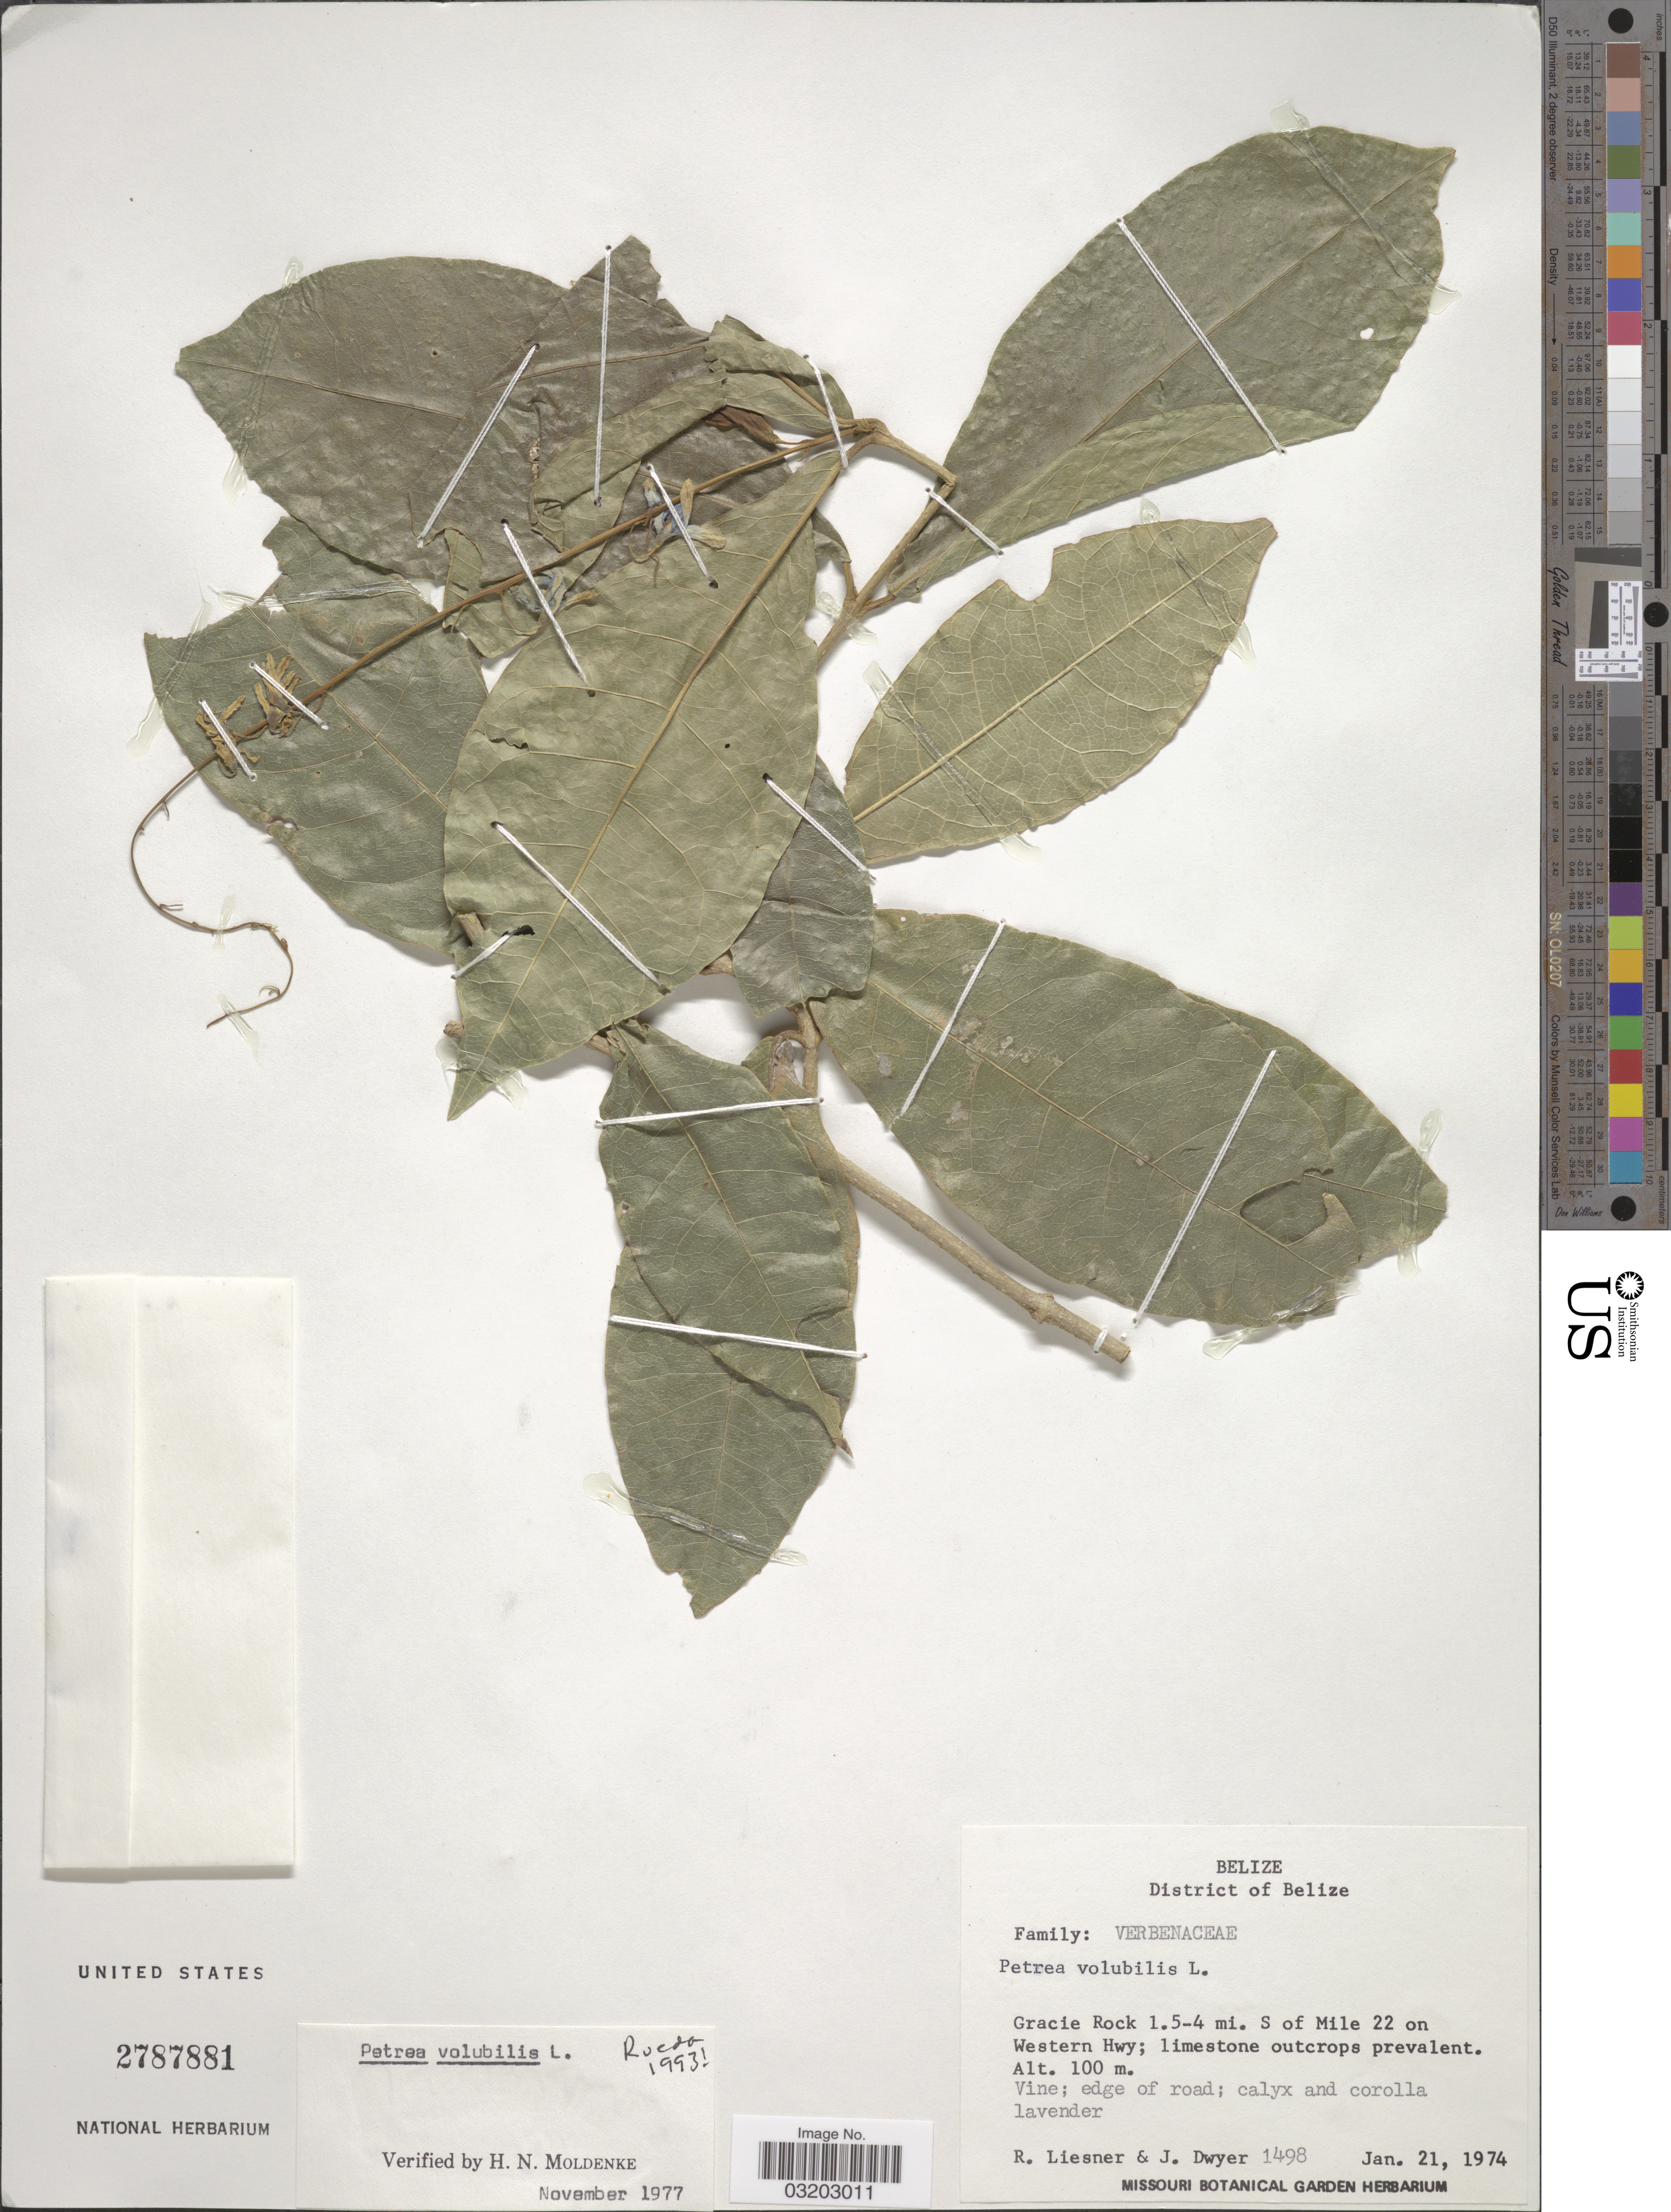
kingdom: Plantae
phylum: Tracheophyta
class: Magnoliopsida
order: Lamiales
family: Verbenaceae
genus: Petrea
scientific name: Petrea volubilis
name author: L.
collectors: R. L. Liesner & J. Dwyer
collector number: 1498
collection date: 1974-01-21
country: Belize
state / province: Belize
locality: District of Belize, Gracie Rock 1.5-4 mi. S of Mile 22 on Western Hwy.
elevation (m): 100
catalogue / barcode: US 2787881